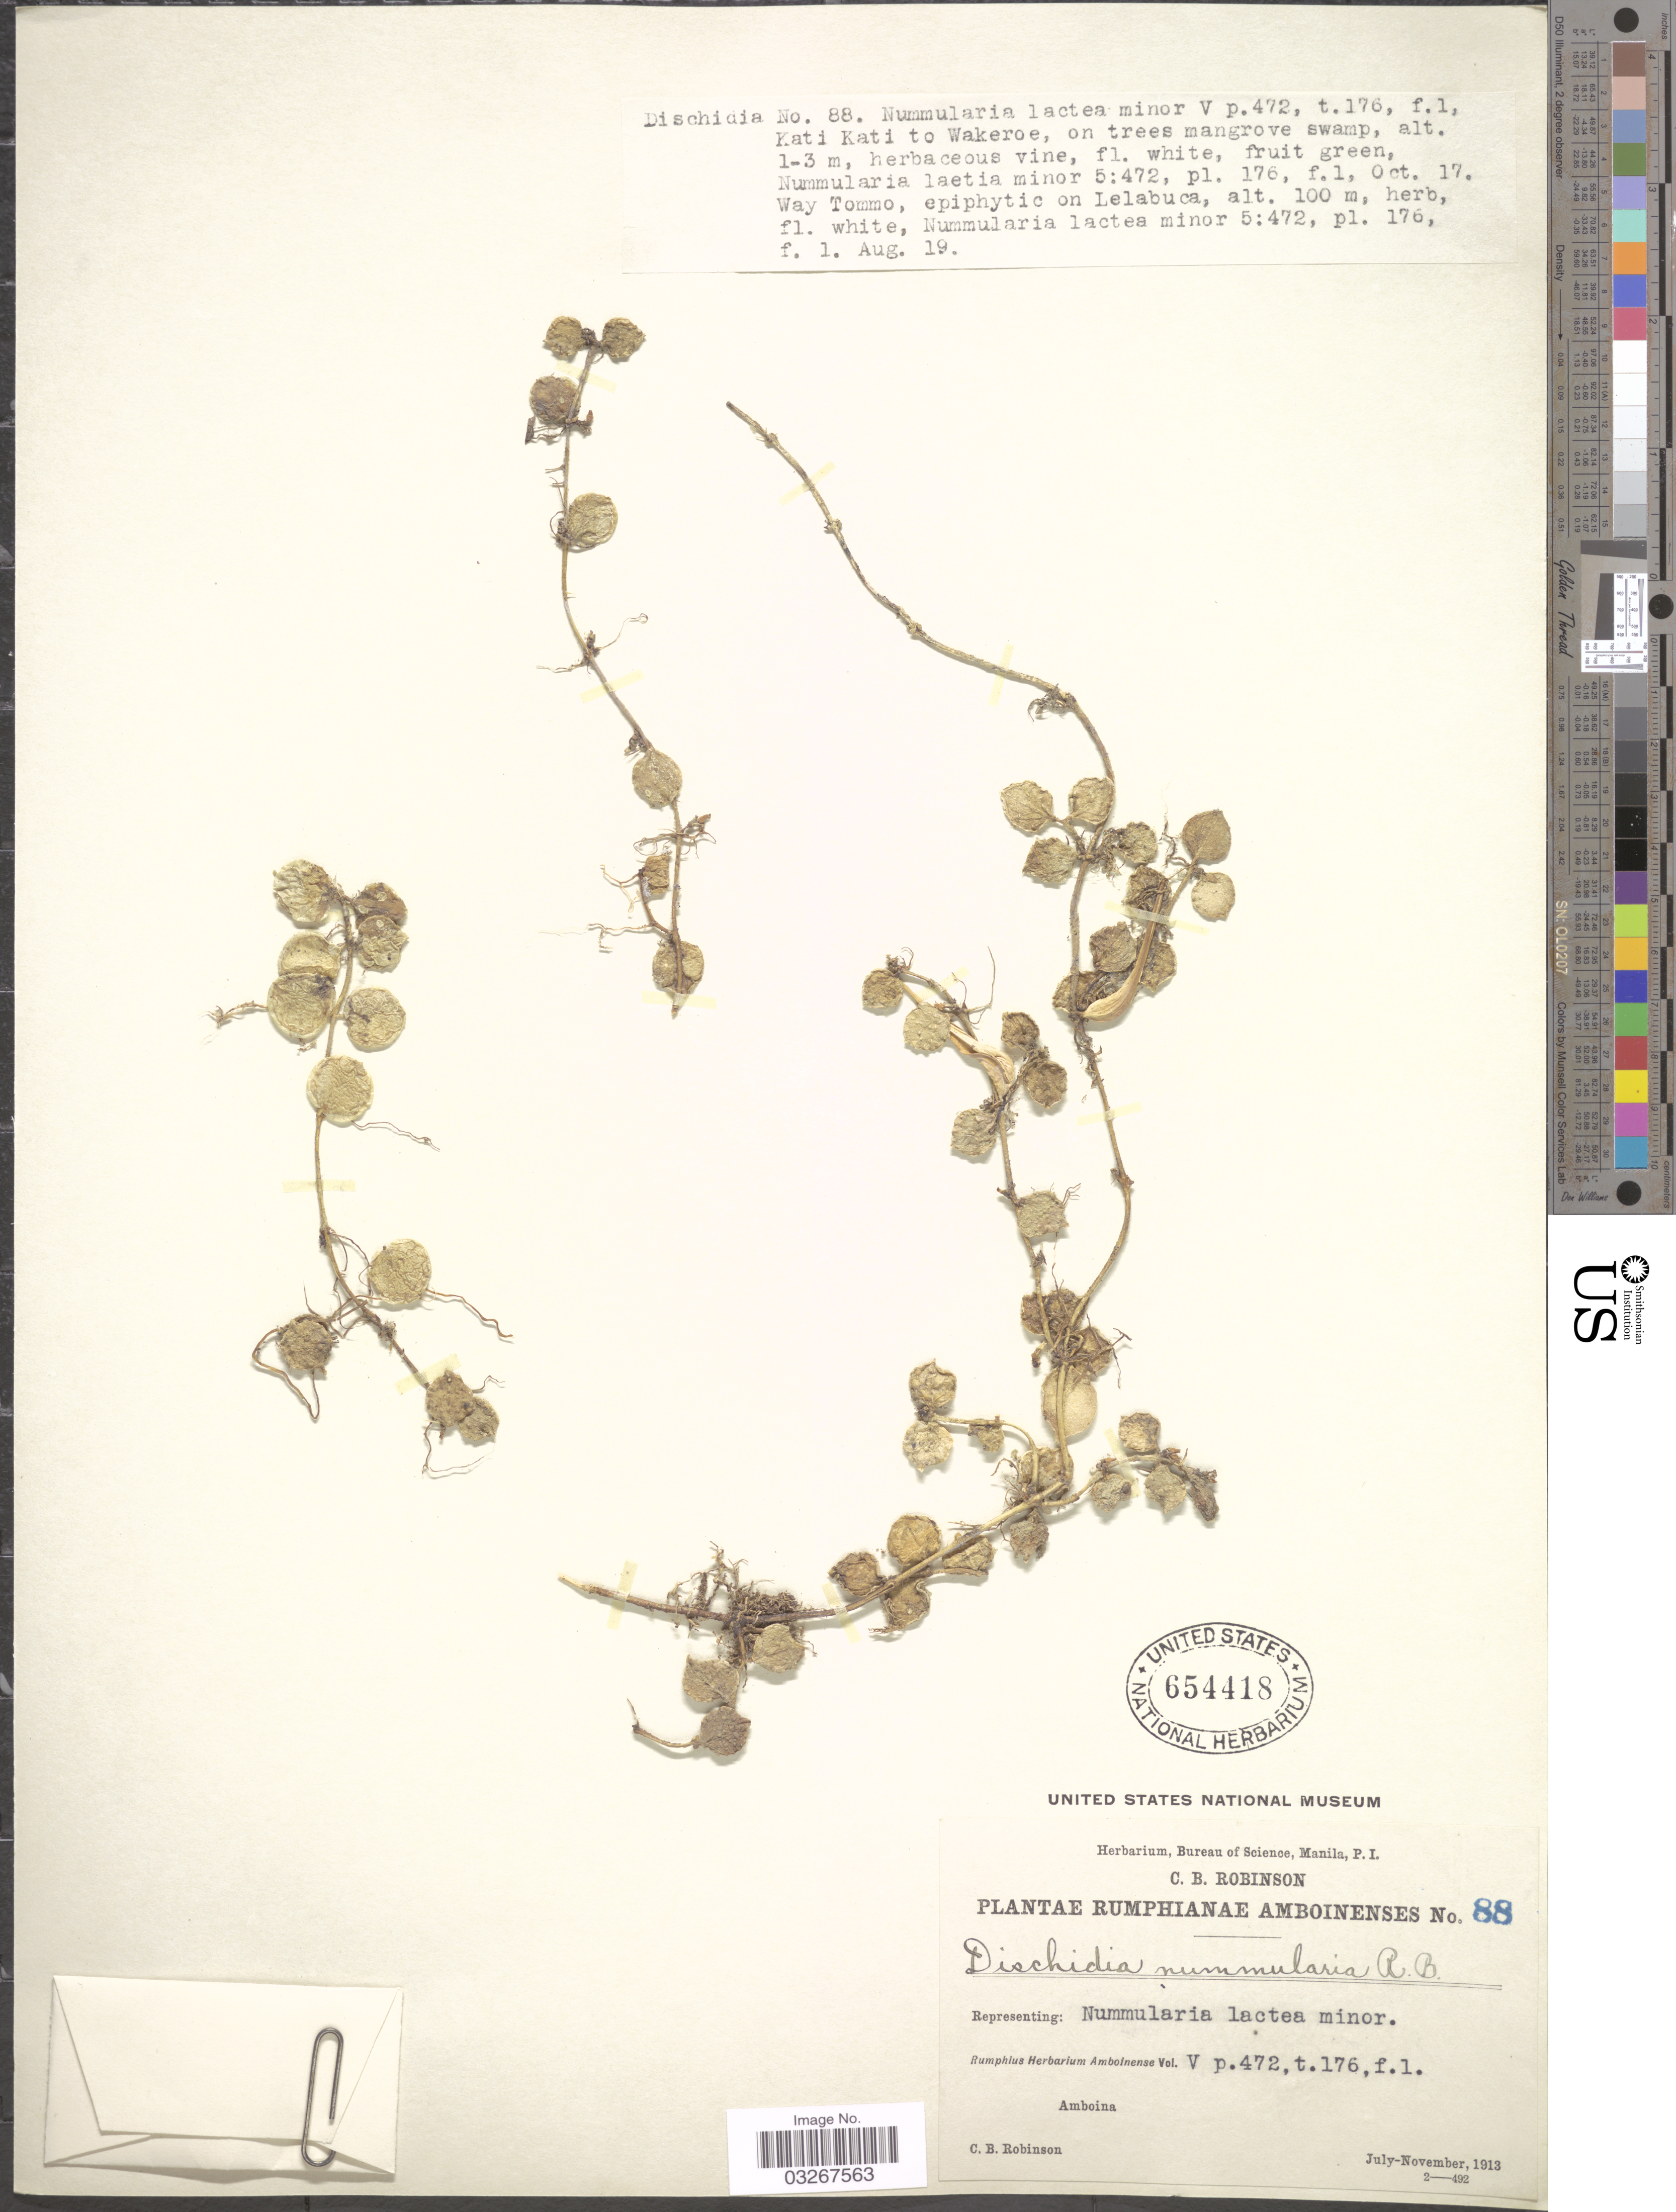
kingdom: Plantae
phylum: Tracheophyta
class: Magnoliopsida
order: Gentianales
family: Apocynaceae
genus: Dischidia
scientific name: Dischidia nummularia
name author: R. Br.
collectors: C. Robinson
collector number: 88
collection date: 1913-07/1913-11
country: Indonesia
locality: Amboina. Kati Kati to Wakeroe, on trees mangrove swamp.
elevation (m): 1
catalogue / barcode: US 654418